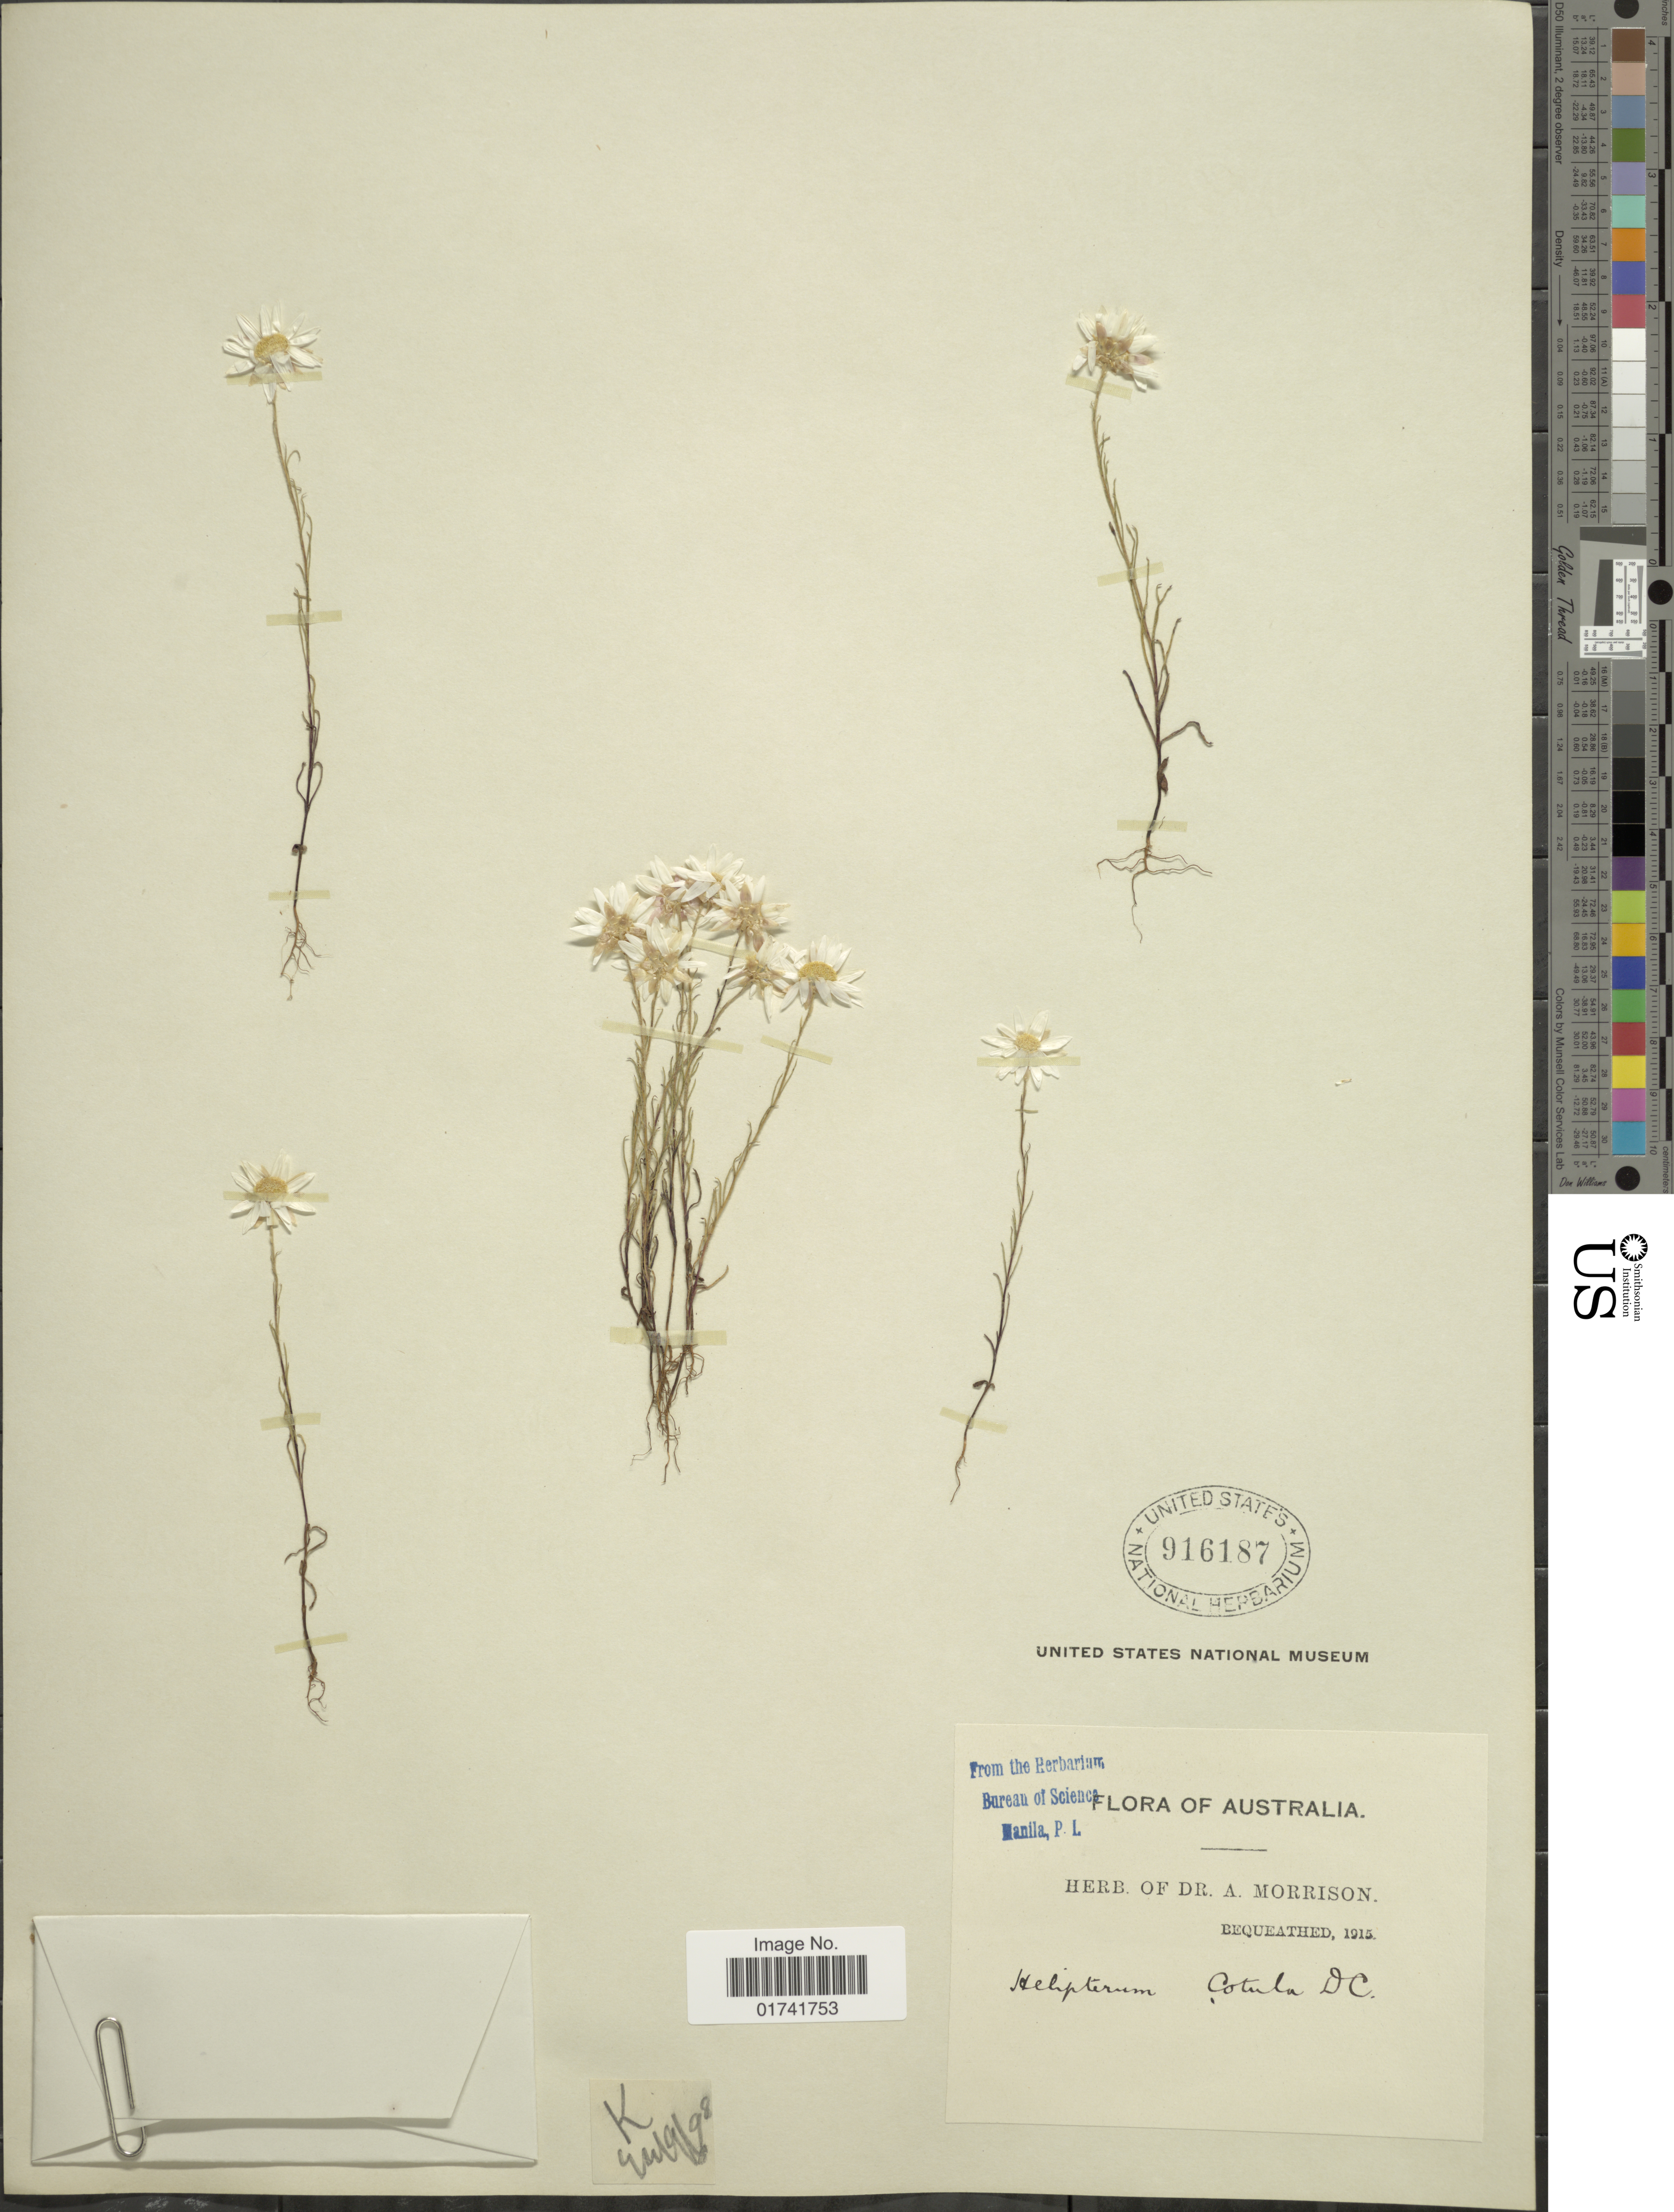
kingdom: Plantae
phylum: Tracheophyta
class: Magnoliopsida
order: Asterales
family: Asteraceae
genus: Hyalosperma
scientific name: Hyalosperma cotula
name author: (Benth.) Paul G. Wilson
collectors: ex herb. Dr. A. Morrison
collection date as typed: Transcribed d/m/y: 24/9/98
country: Australia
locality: K.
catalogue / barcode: US 916187